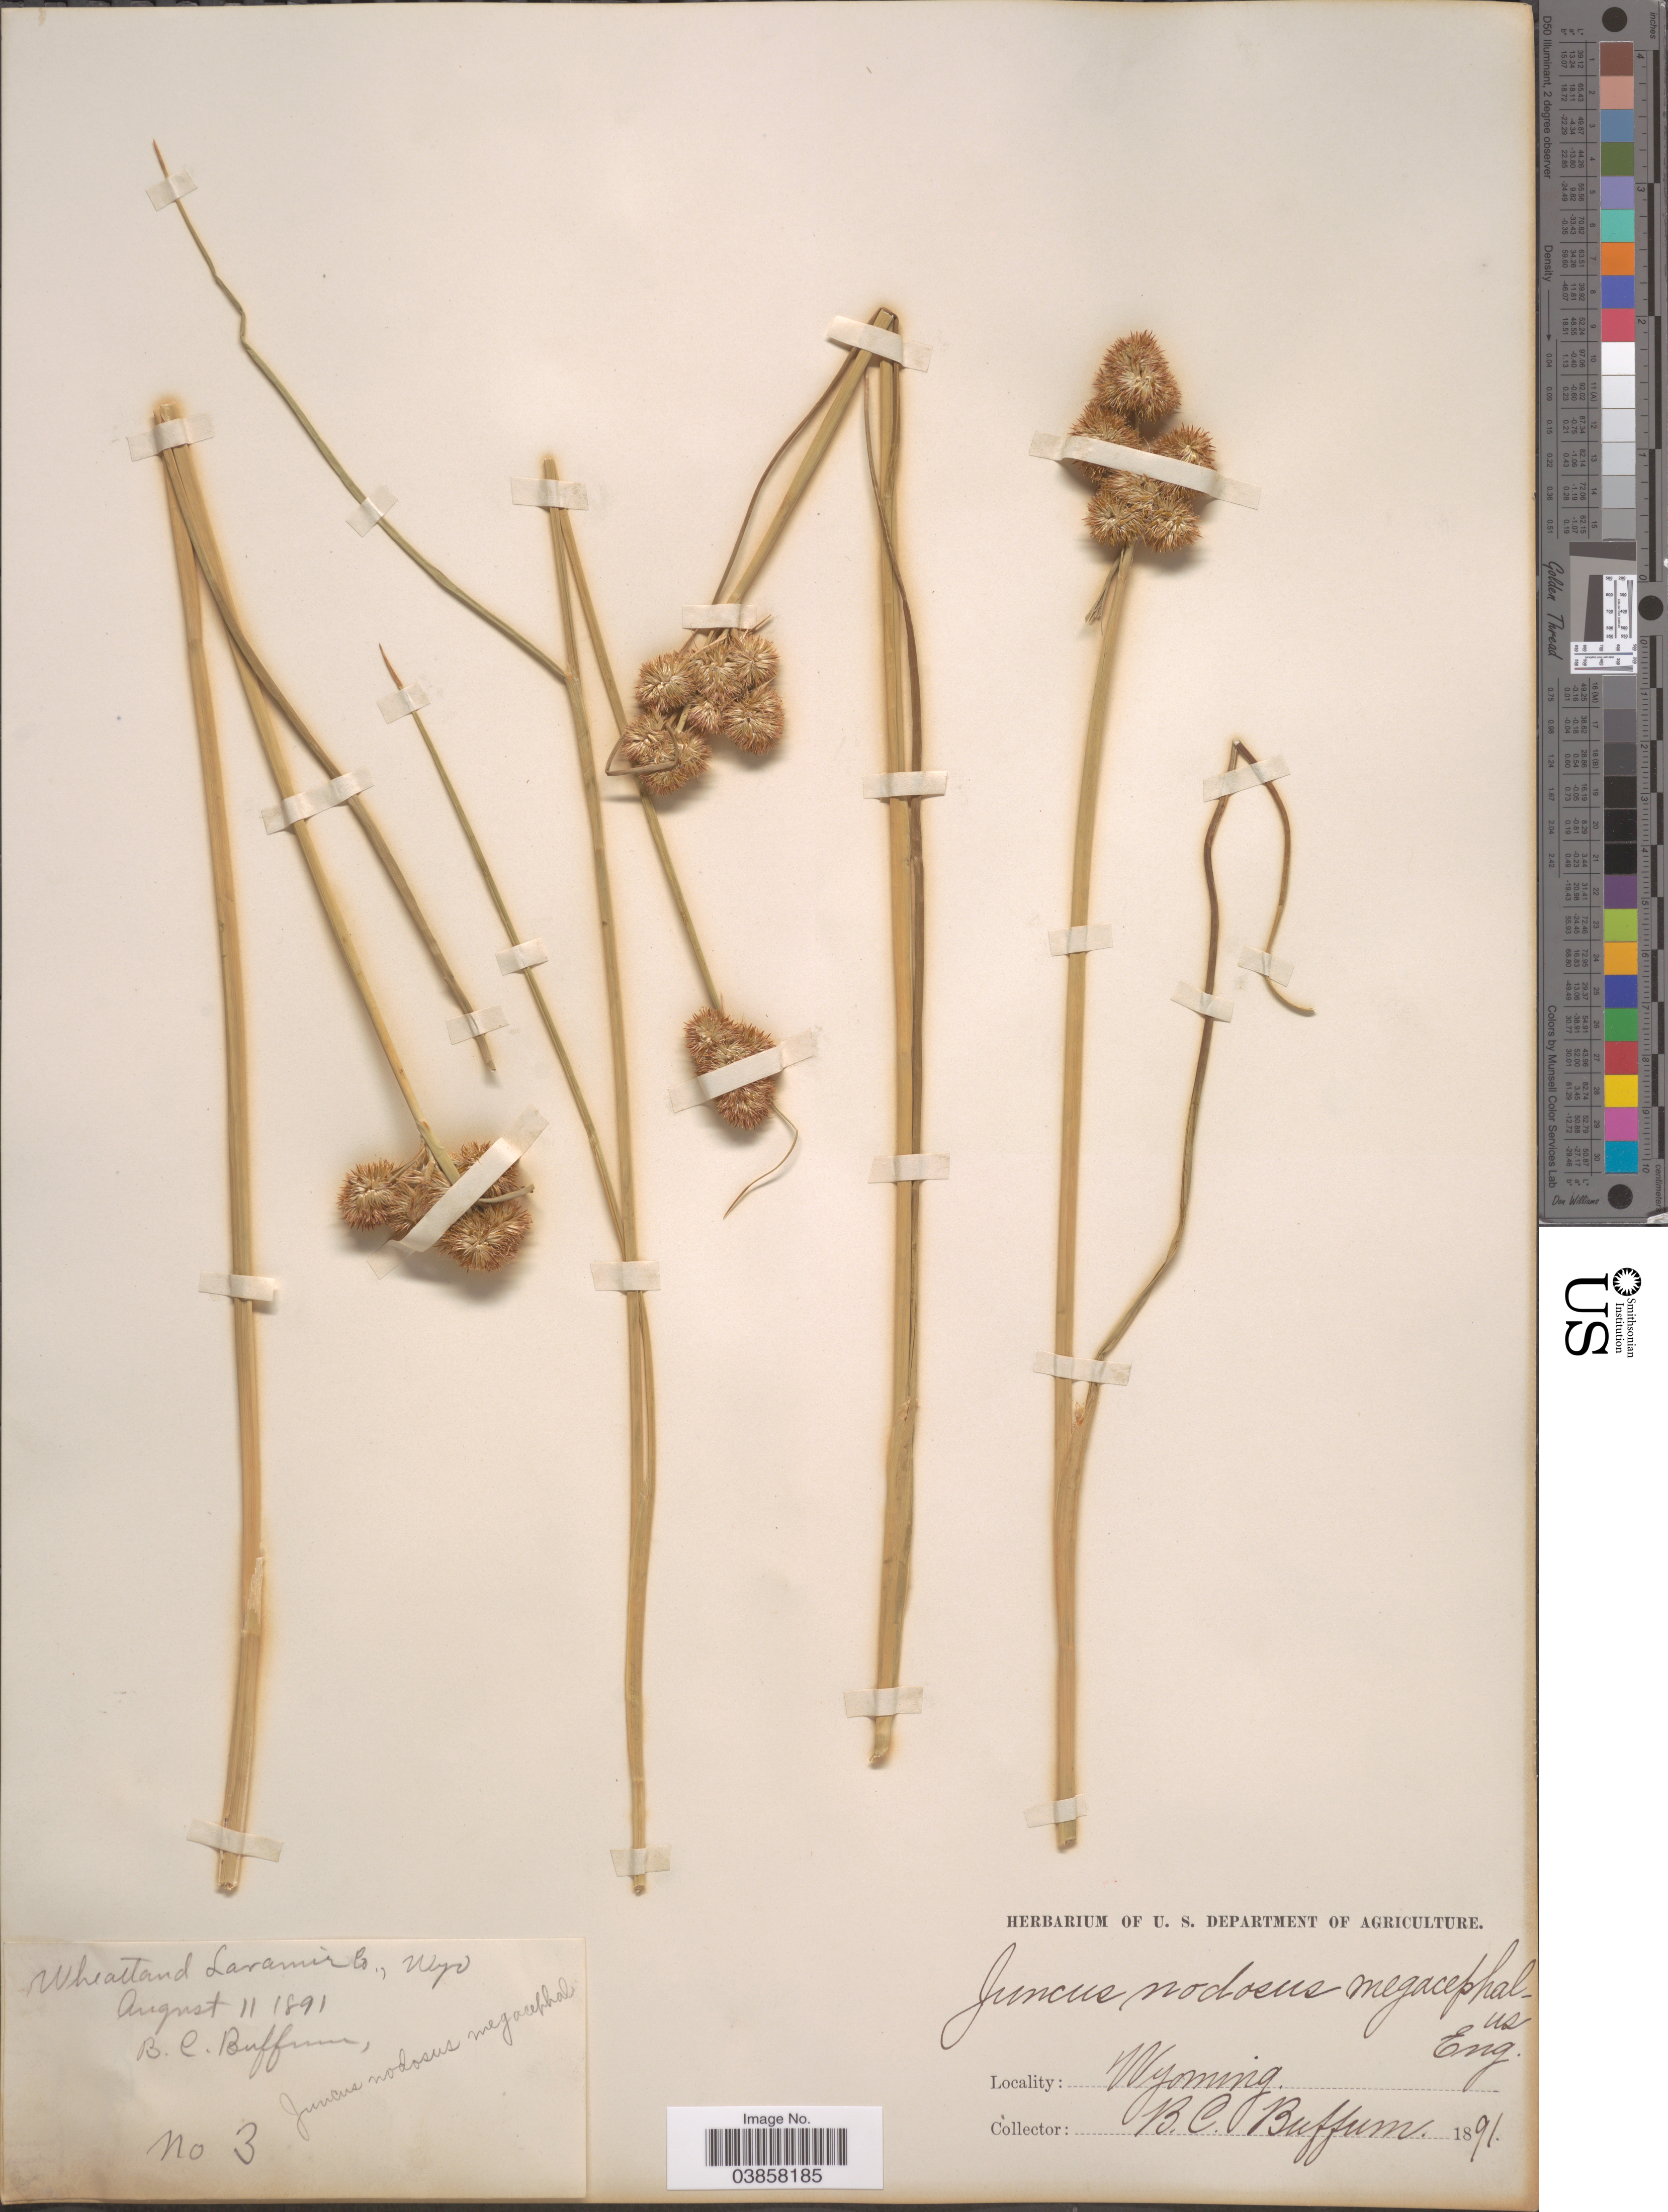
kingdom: Plantae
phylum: Tracheophyta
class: Liliopsida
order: Poales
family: Juncaceae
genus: Juncus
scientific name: Juncus torreyi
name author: Coville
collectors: B. Buffum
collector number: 3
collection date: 1891-08-11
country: United States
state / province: Wyoming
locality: Wheatland Laramir Co.